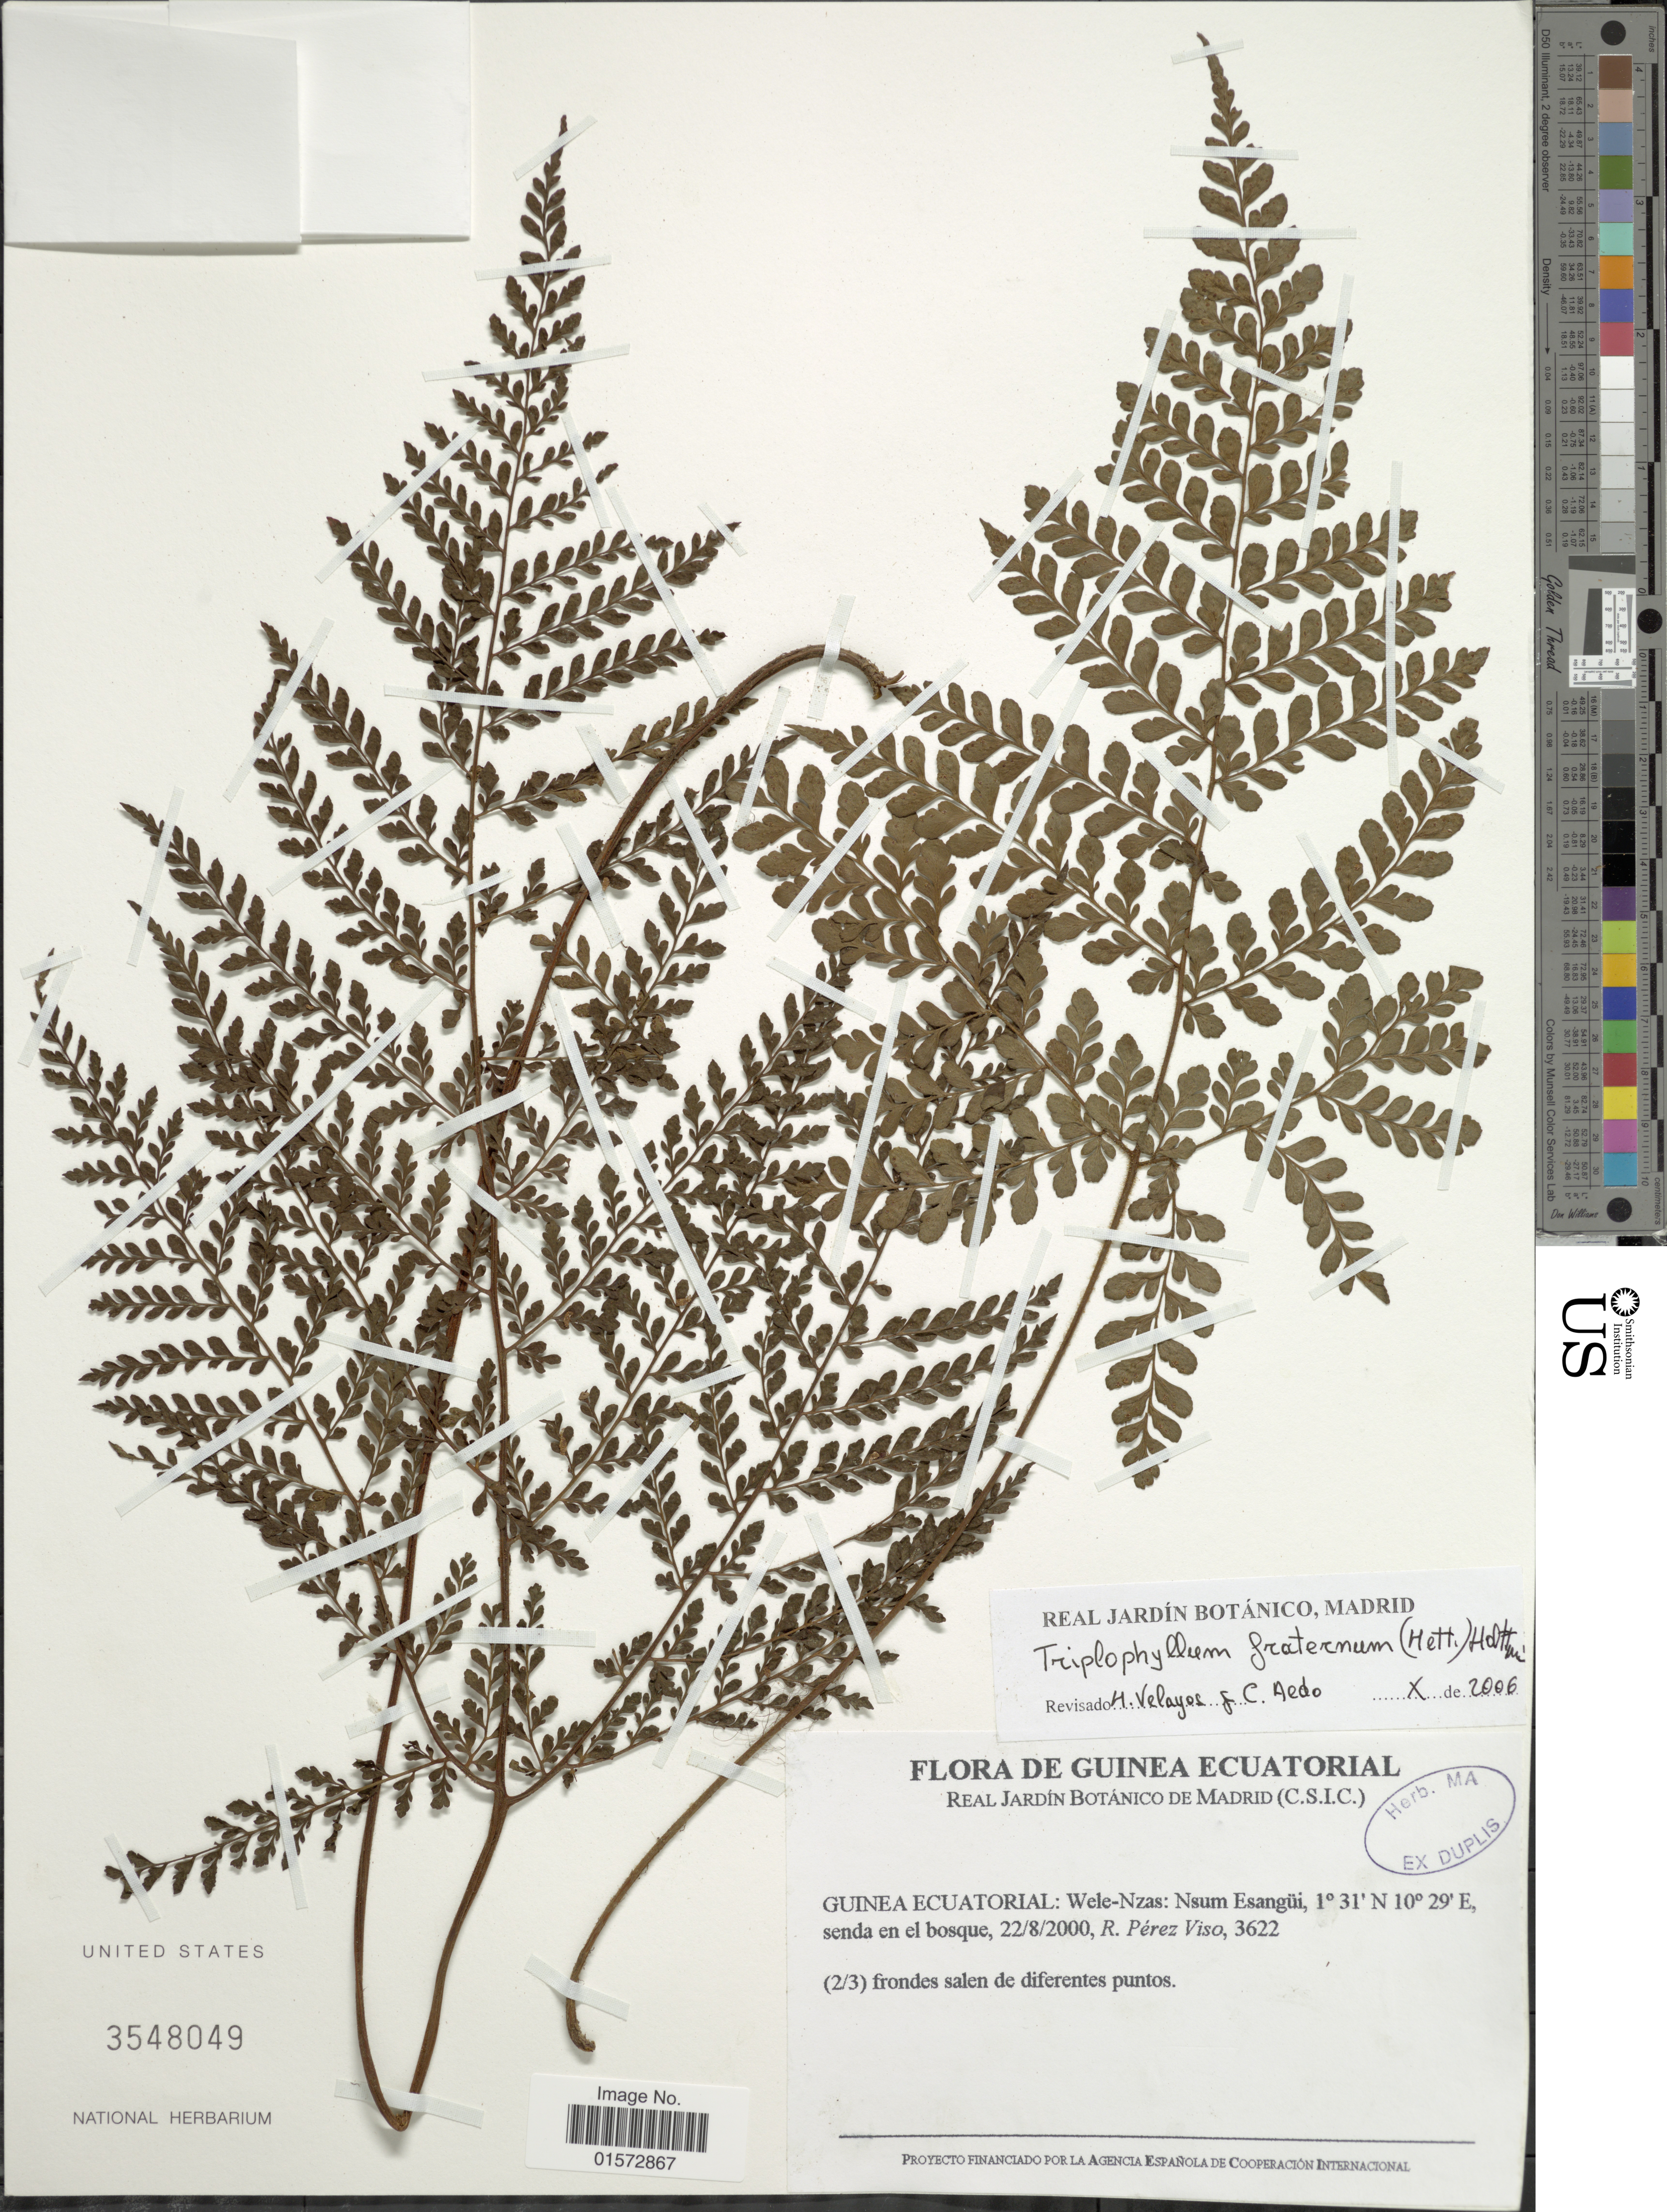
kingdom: Plantae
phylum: Tracheophyta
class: Polypodiopsida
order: Polypodiales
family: Tectariaceae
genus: Triplophyllum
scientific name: Triplophyllum fraternum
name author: (Mett.)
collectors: R. Perez Viso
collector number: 3622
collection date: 2000-08-22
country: Equatorial Guinea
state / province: Wele-Nzas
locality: Nsum Esangüi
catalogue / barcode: US 3548049